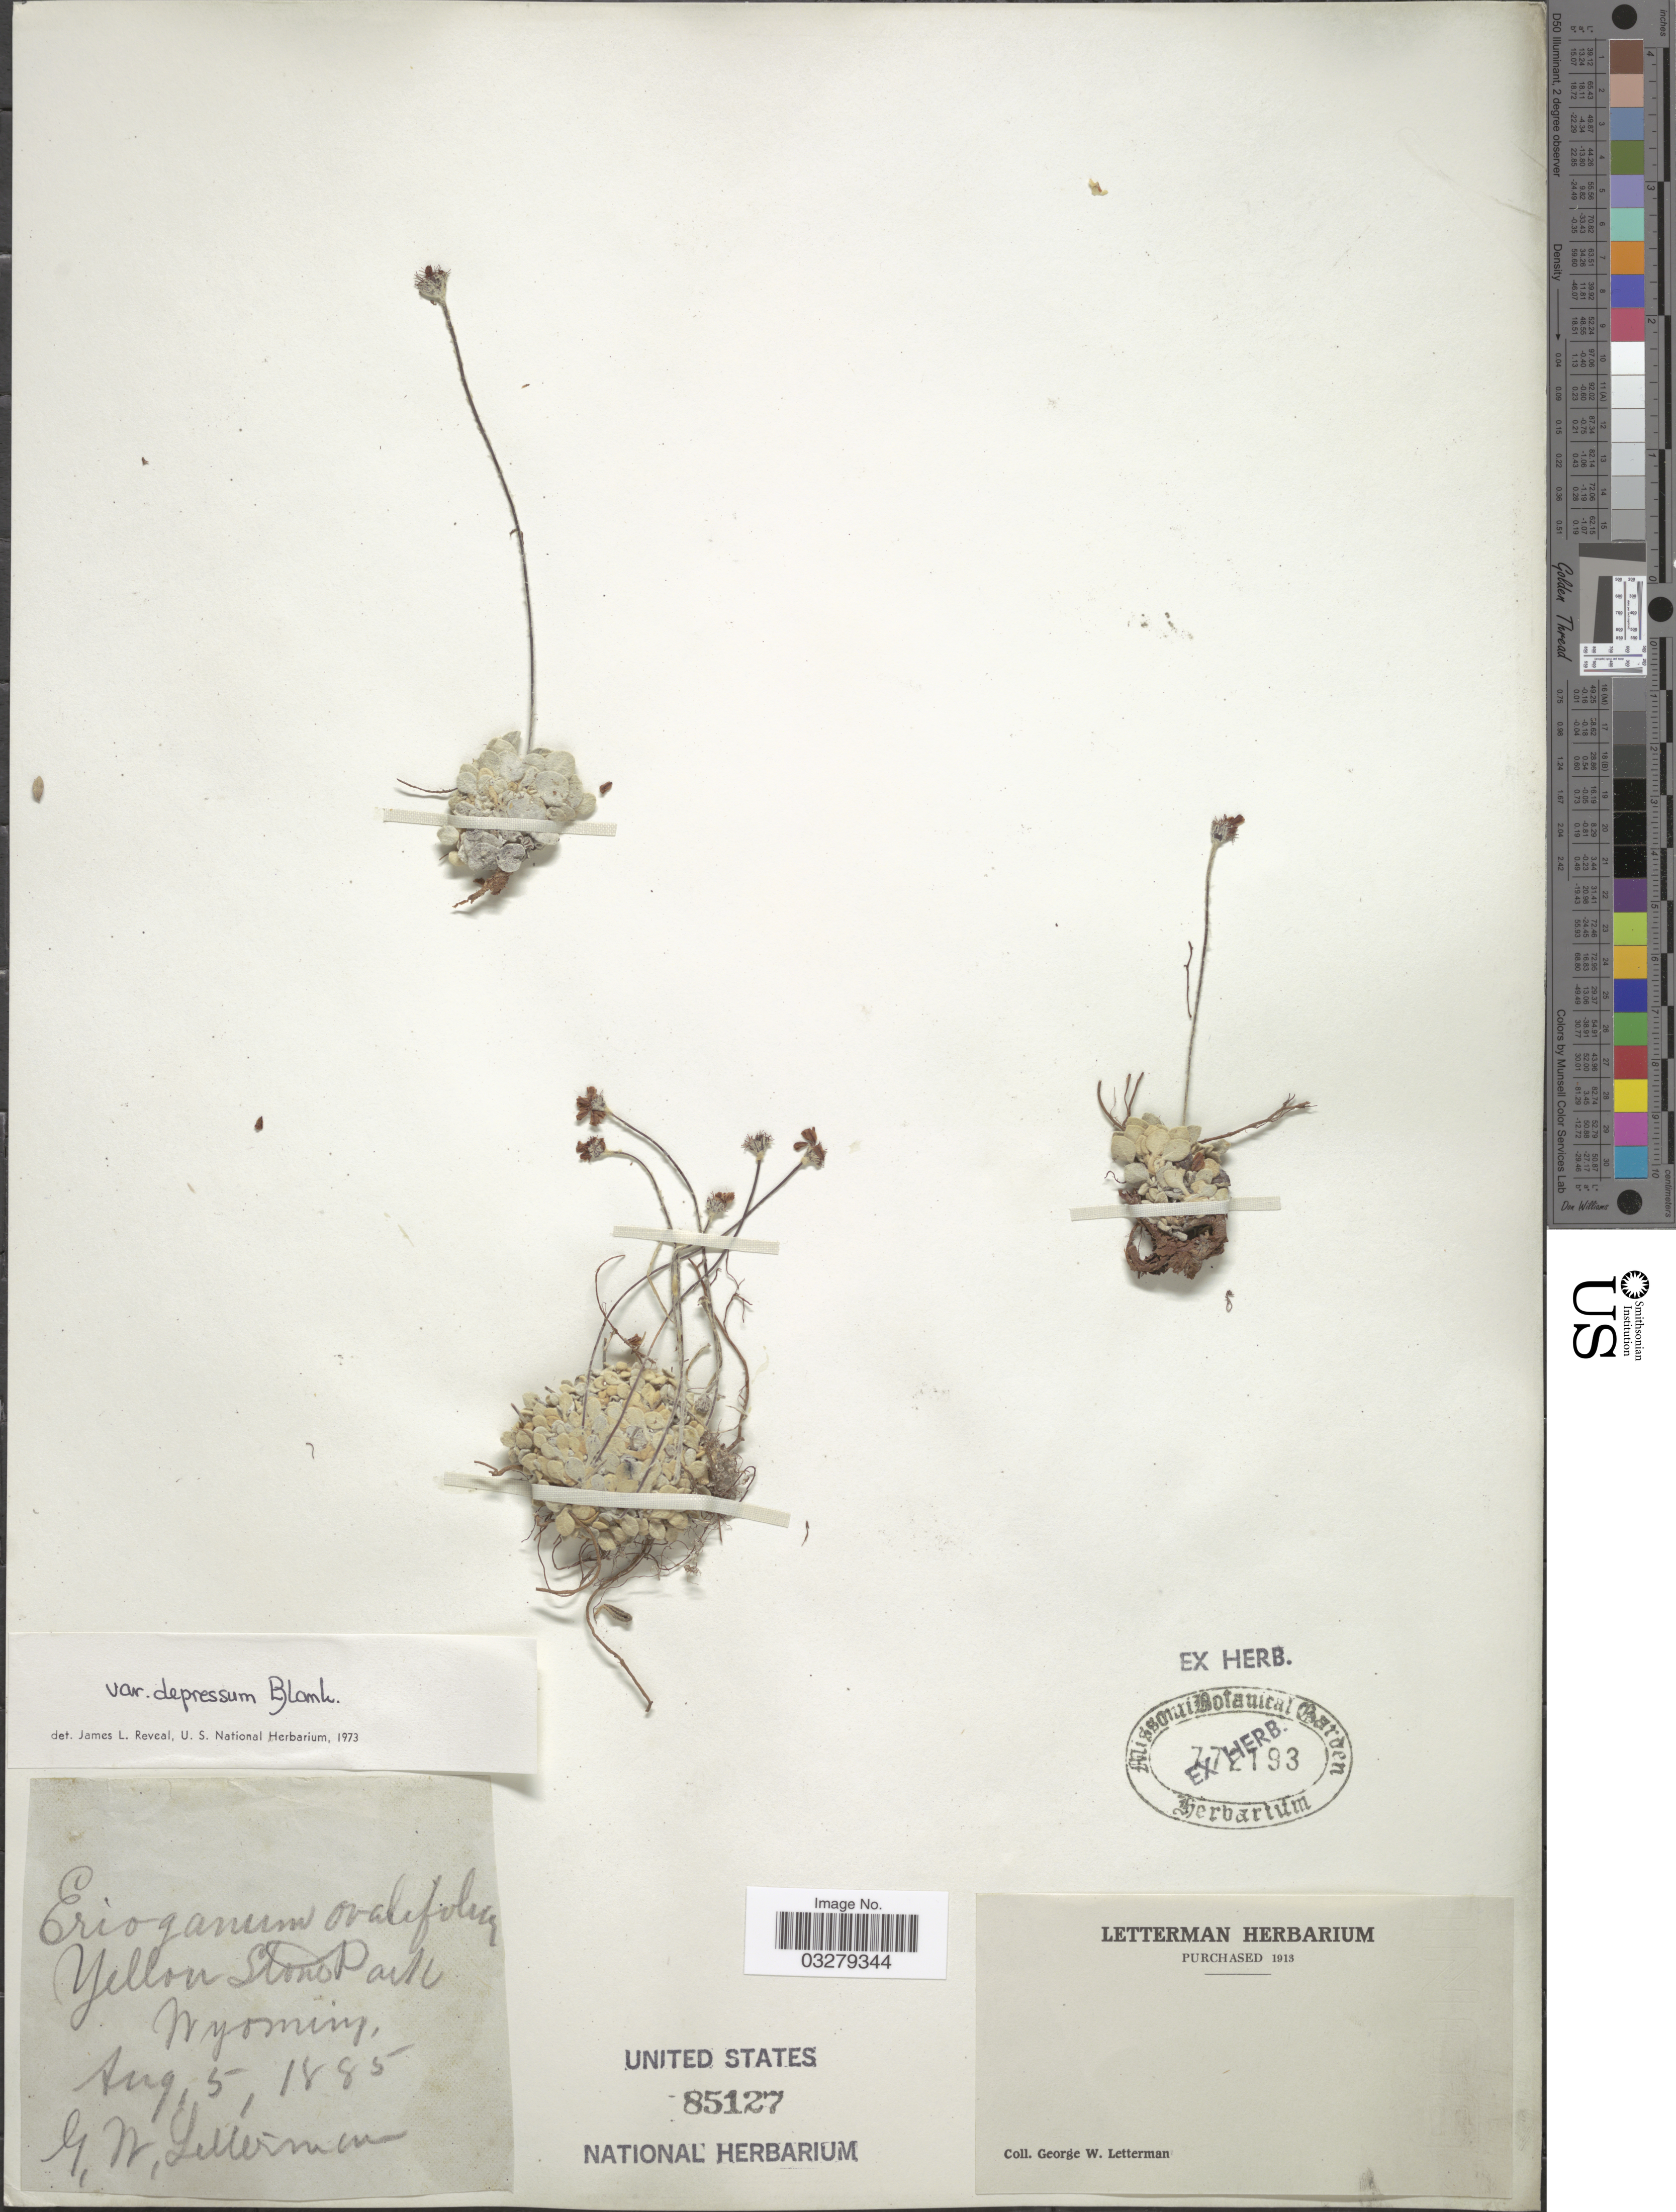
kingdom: Plantae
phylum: Tracheophyta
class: Magnoliopsida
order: Caryophyllales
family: Polygonaceae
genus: Eriogonum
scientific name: Eriogonum ovalifolium var. depressum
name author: Blank.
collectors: G. W. Letterman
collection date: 1885-08-05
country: United States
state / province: Wyoming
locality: Yellowstone Park.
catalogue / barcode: US 85127